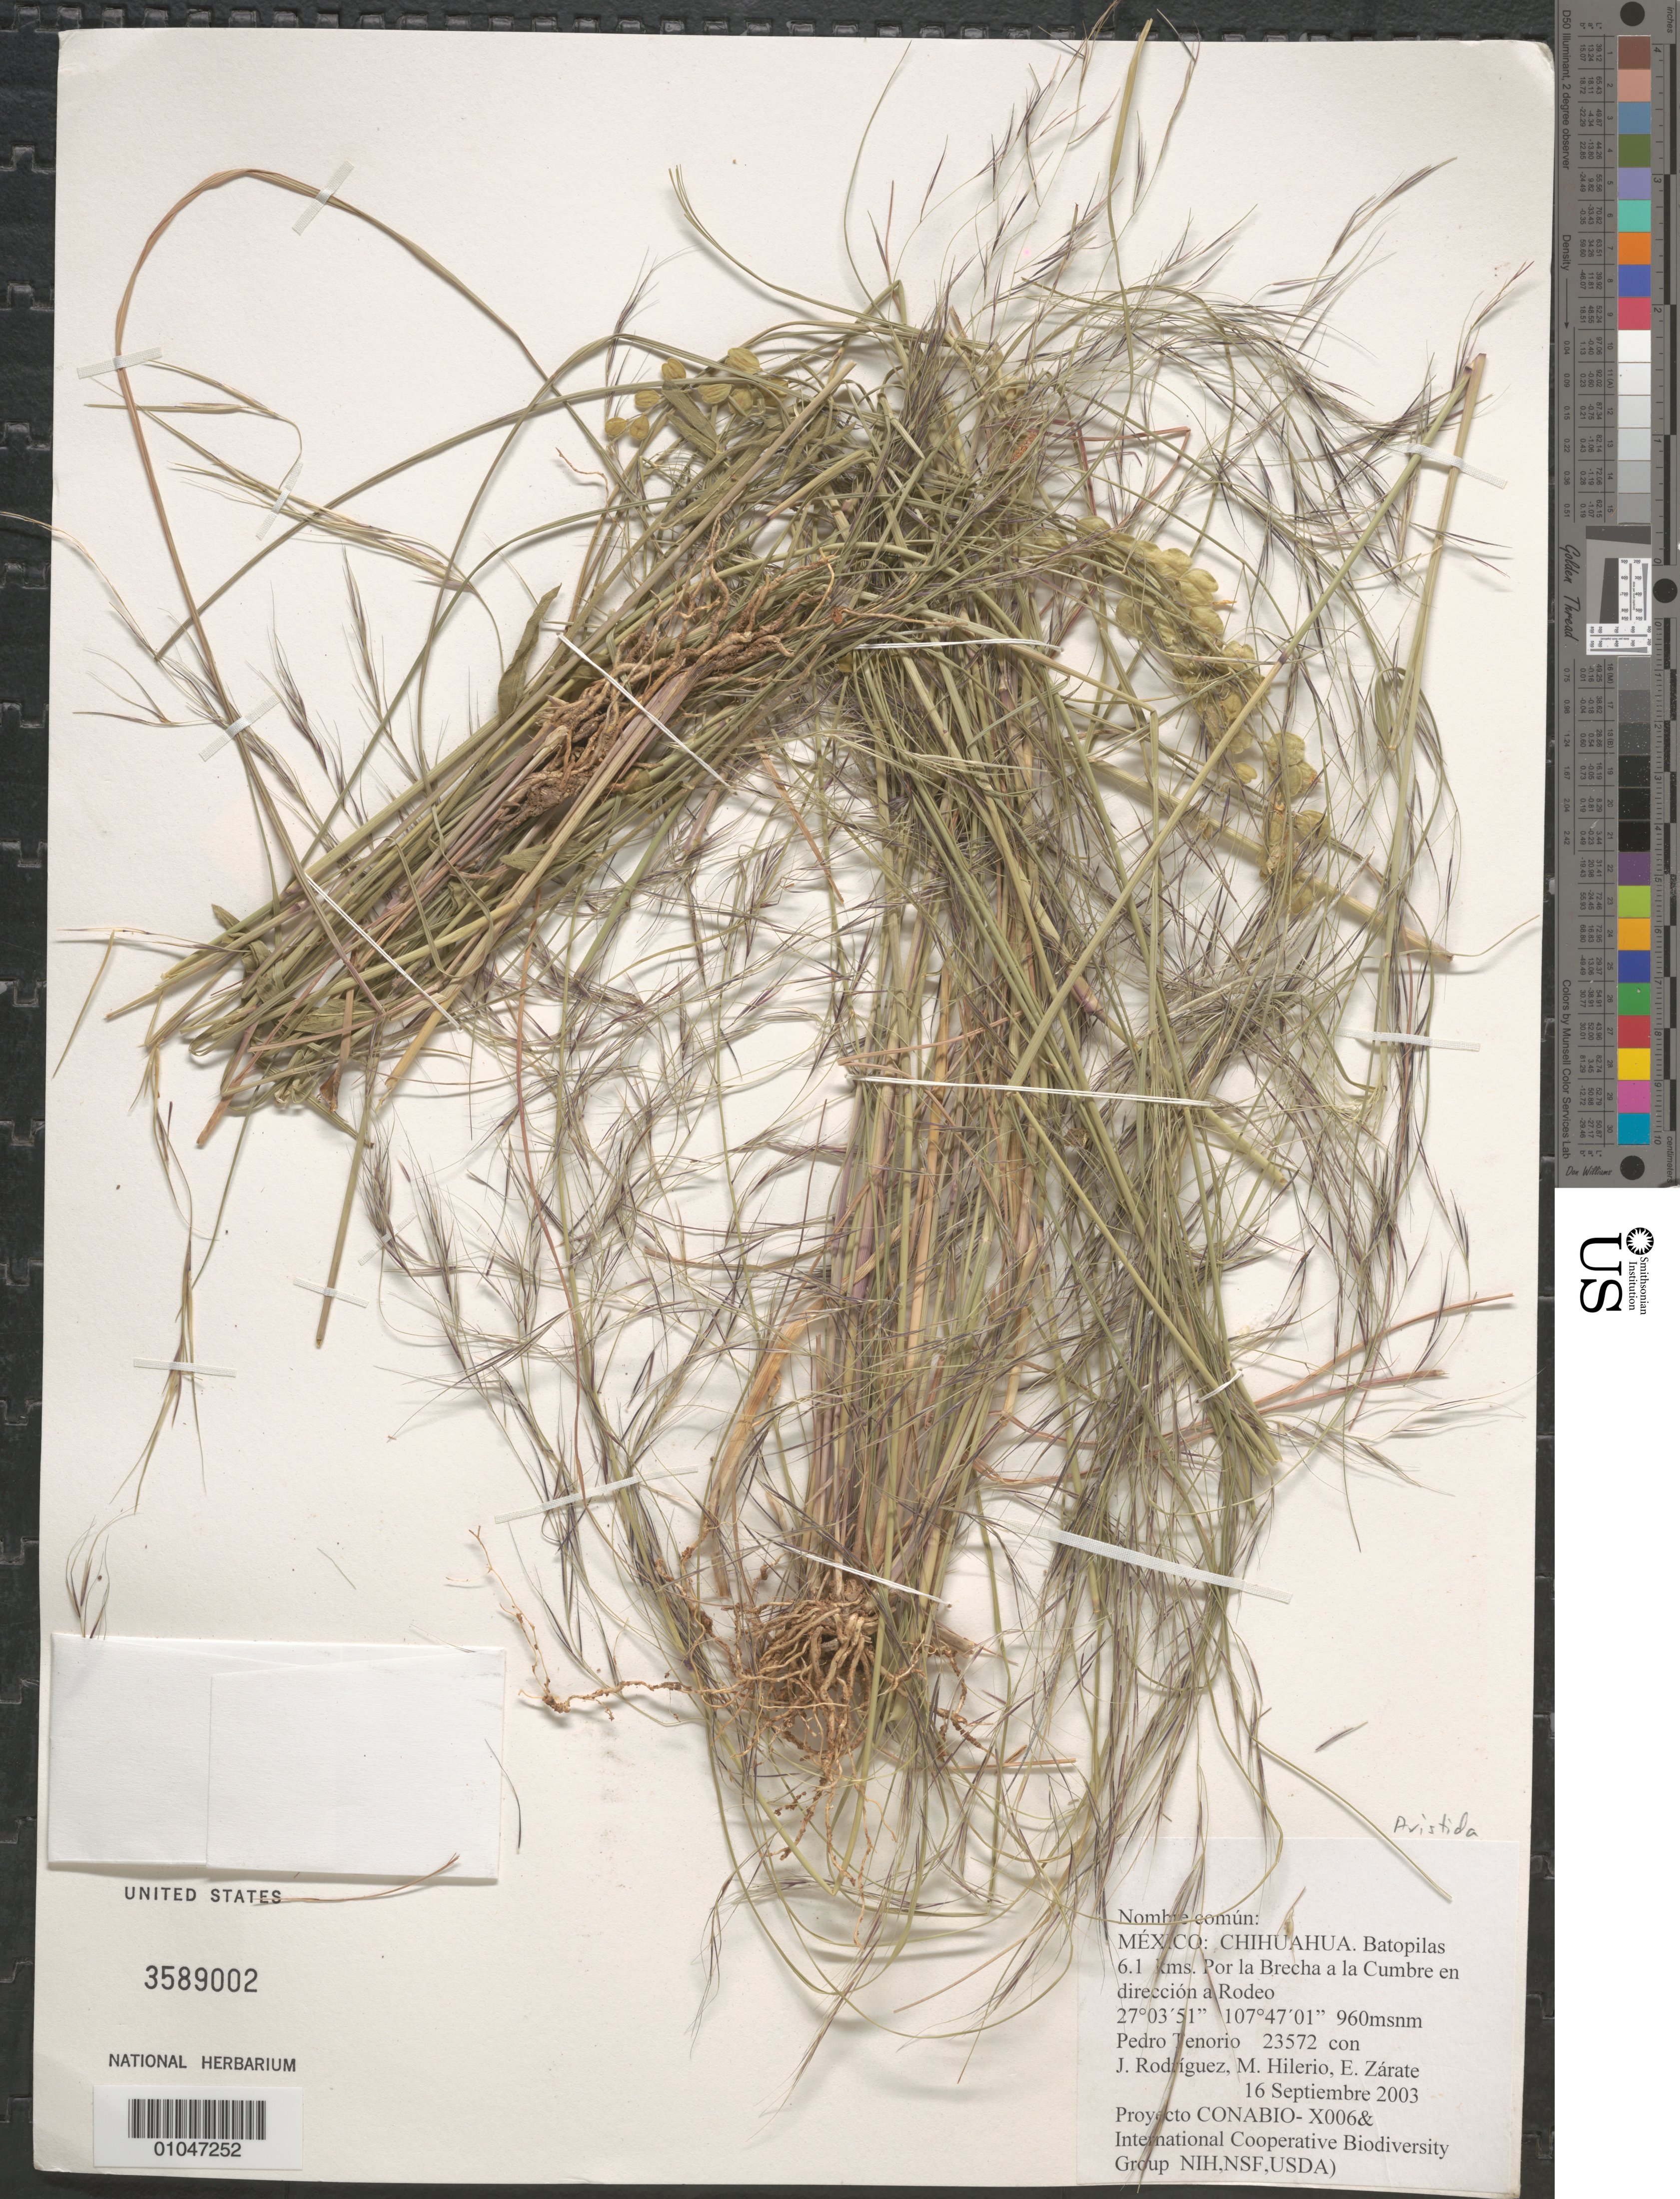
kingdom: Plantae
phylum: Tracheophyta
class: Liliopsida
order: Poales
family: Poaceae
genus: Aristida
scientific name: Aristida sp.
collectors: P. Tenorio L., M. Hilerio & E. Zárate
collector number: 23572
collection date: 2003-09-16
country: Mexico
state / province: Chihuahua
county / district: Batopilas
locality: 6.1 km por la Brecha a la Cumbre en direccion a Rodeo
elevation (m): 960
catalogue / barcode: US 3589002